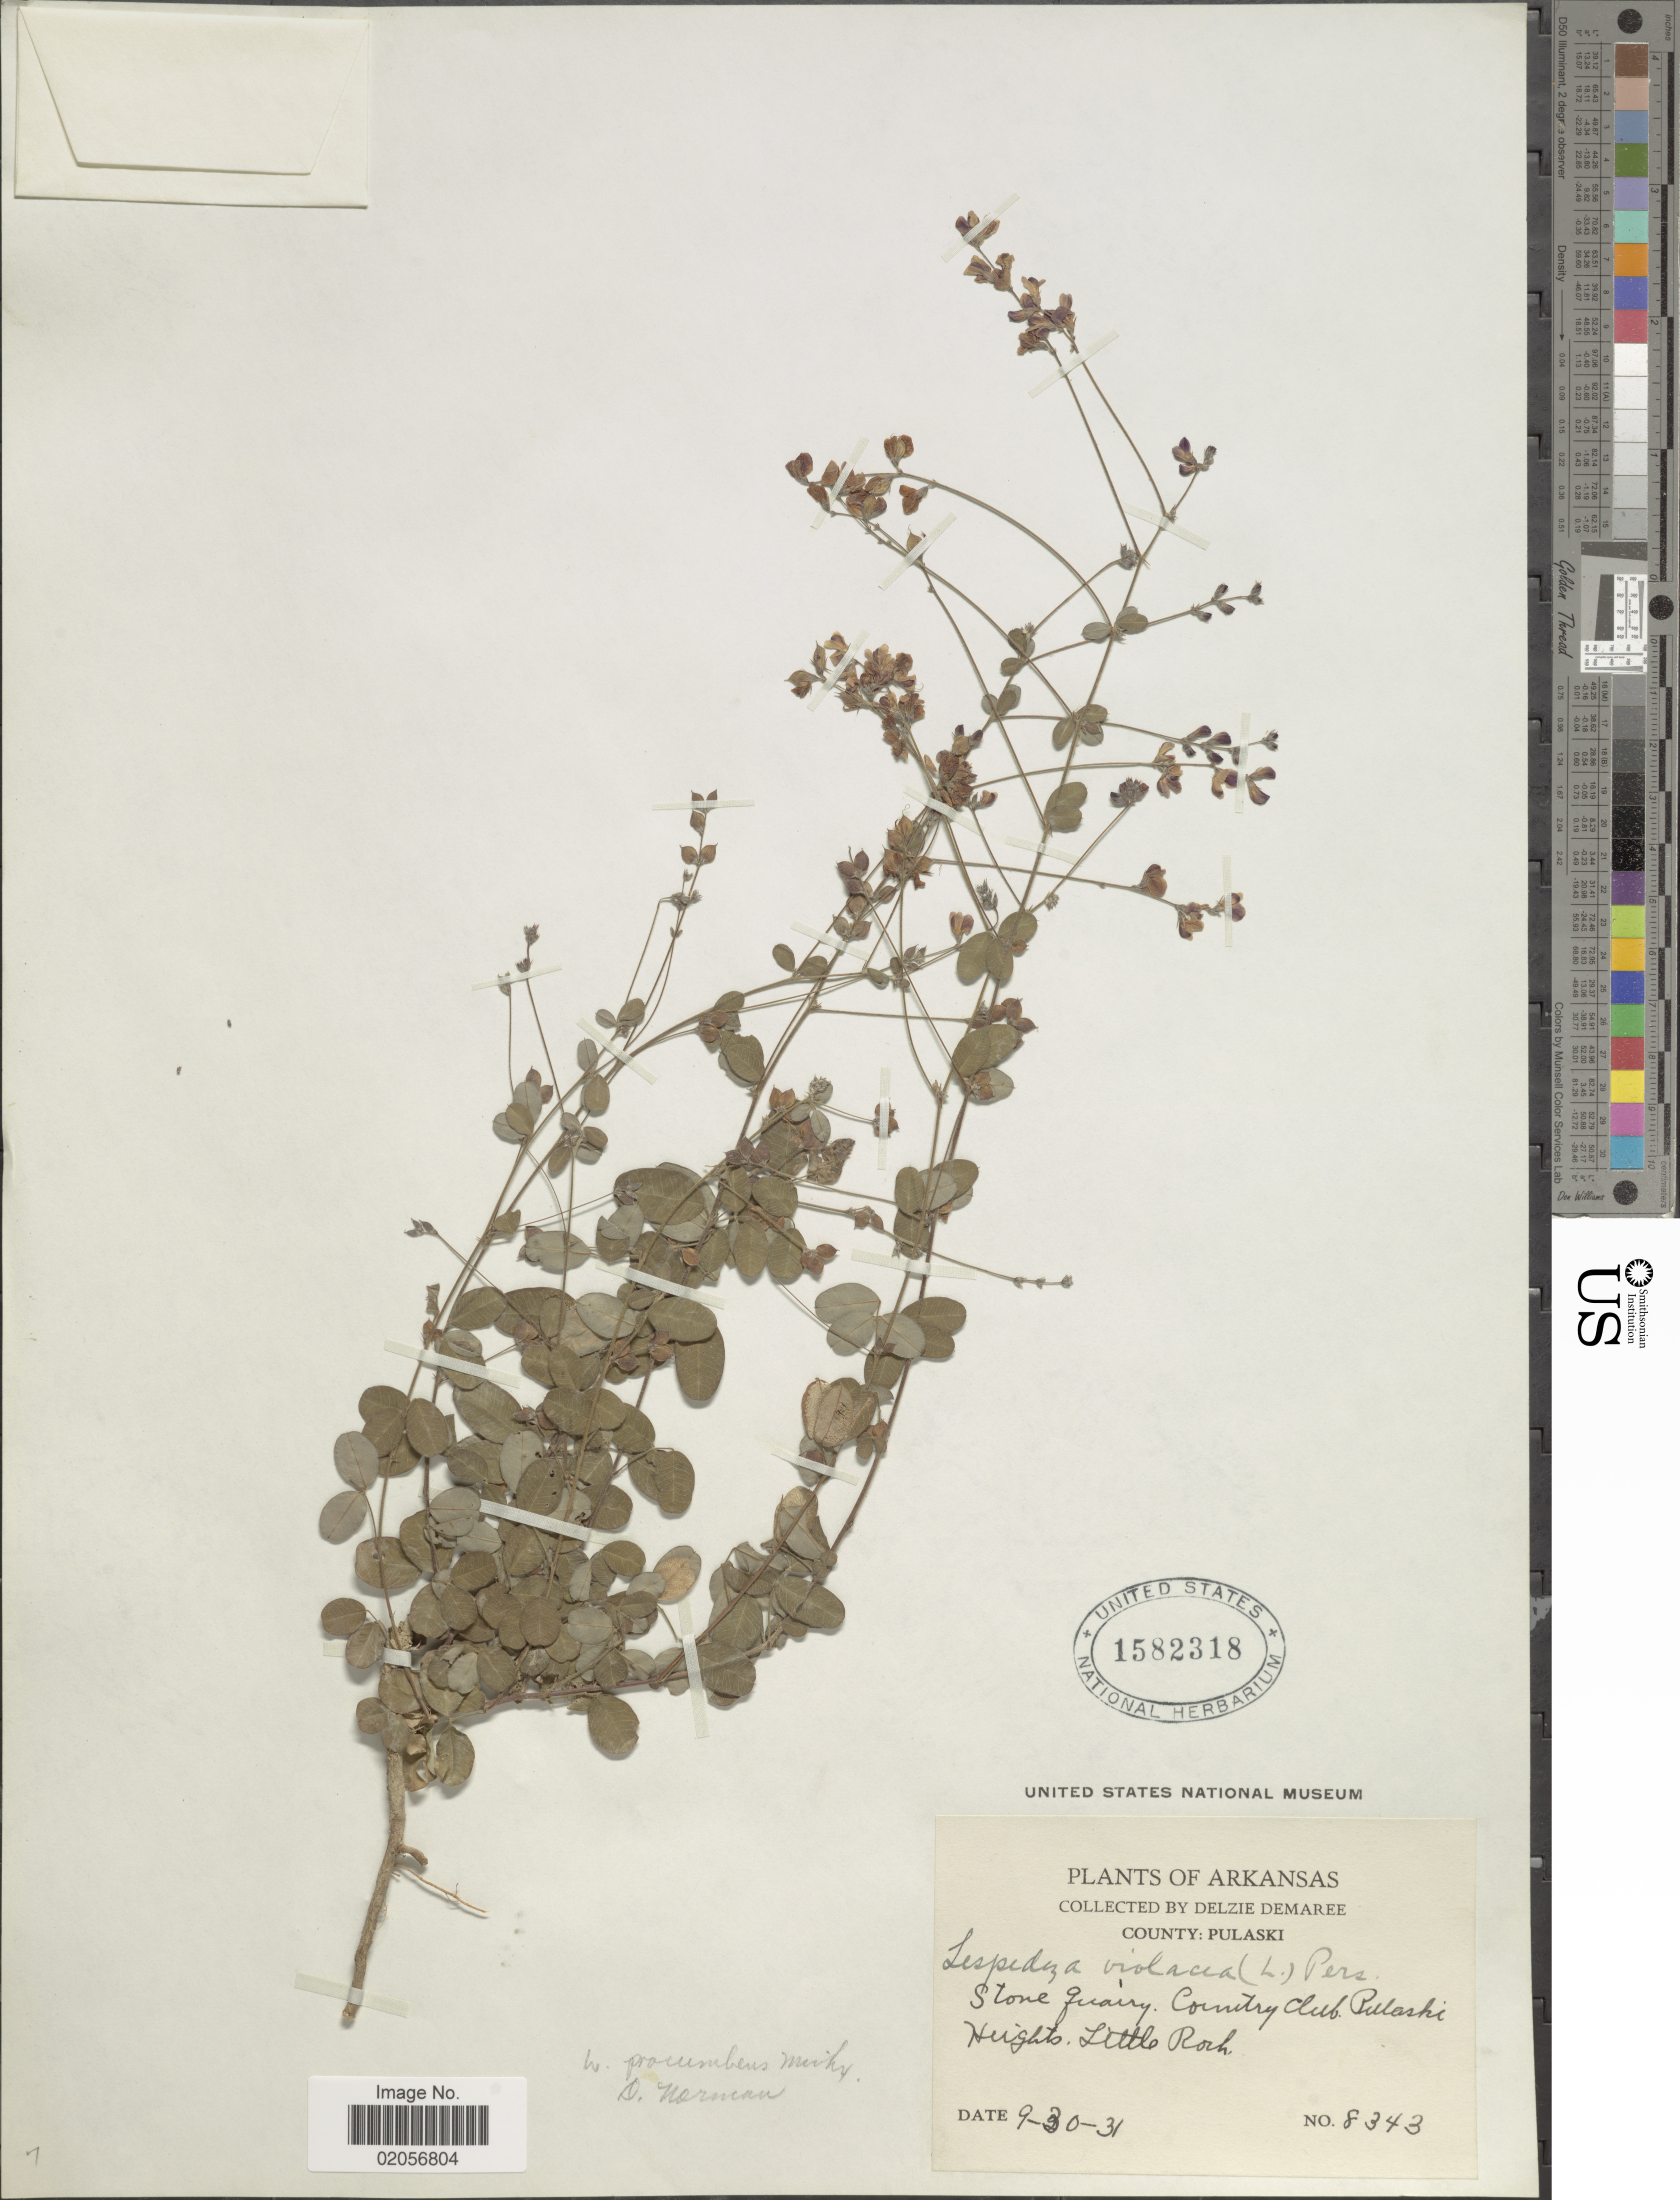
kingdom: Plantae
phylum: Tracheophyta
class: Magnoliopsida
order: Fabales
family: Fabaceae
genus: Lespedeza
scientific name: Lespedeza procumbens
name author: Michx.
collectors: D. Demaree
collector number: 8343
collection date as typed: Transcribed d/m/y: 30/9/31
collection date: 1931-09-30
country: United States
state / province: Arkansas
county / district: Pulaski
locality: County: Pulaski. Stone quarry. Country Club Pulaski Heights. Little Rock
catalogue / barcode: US 1582318